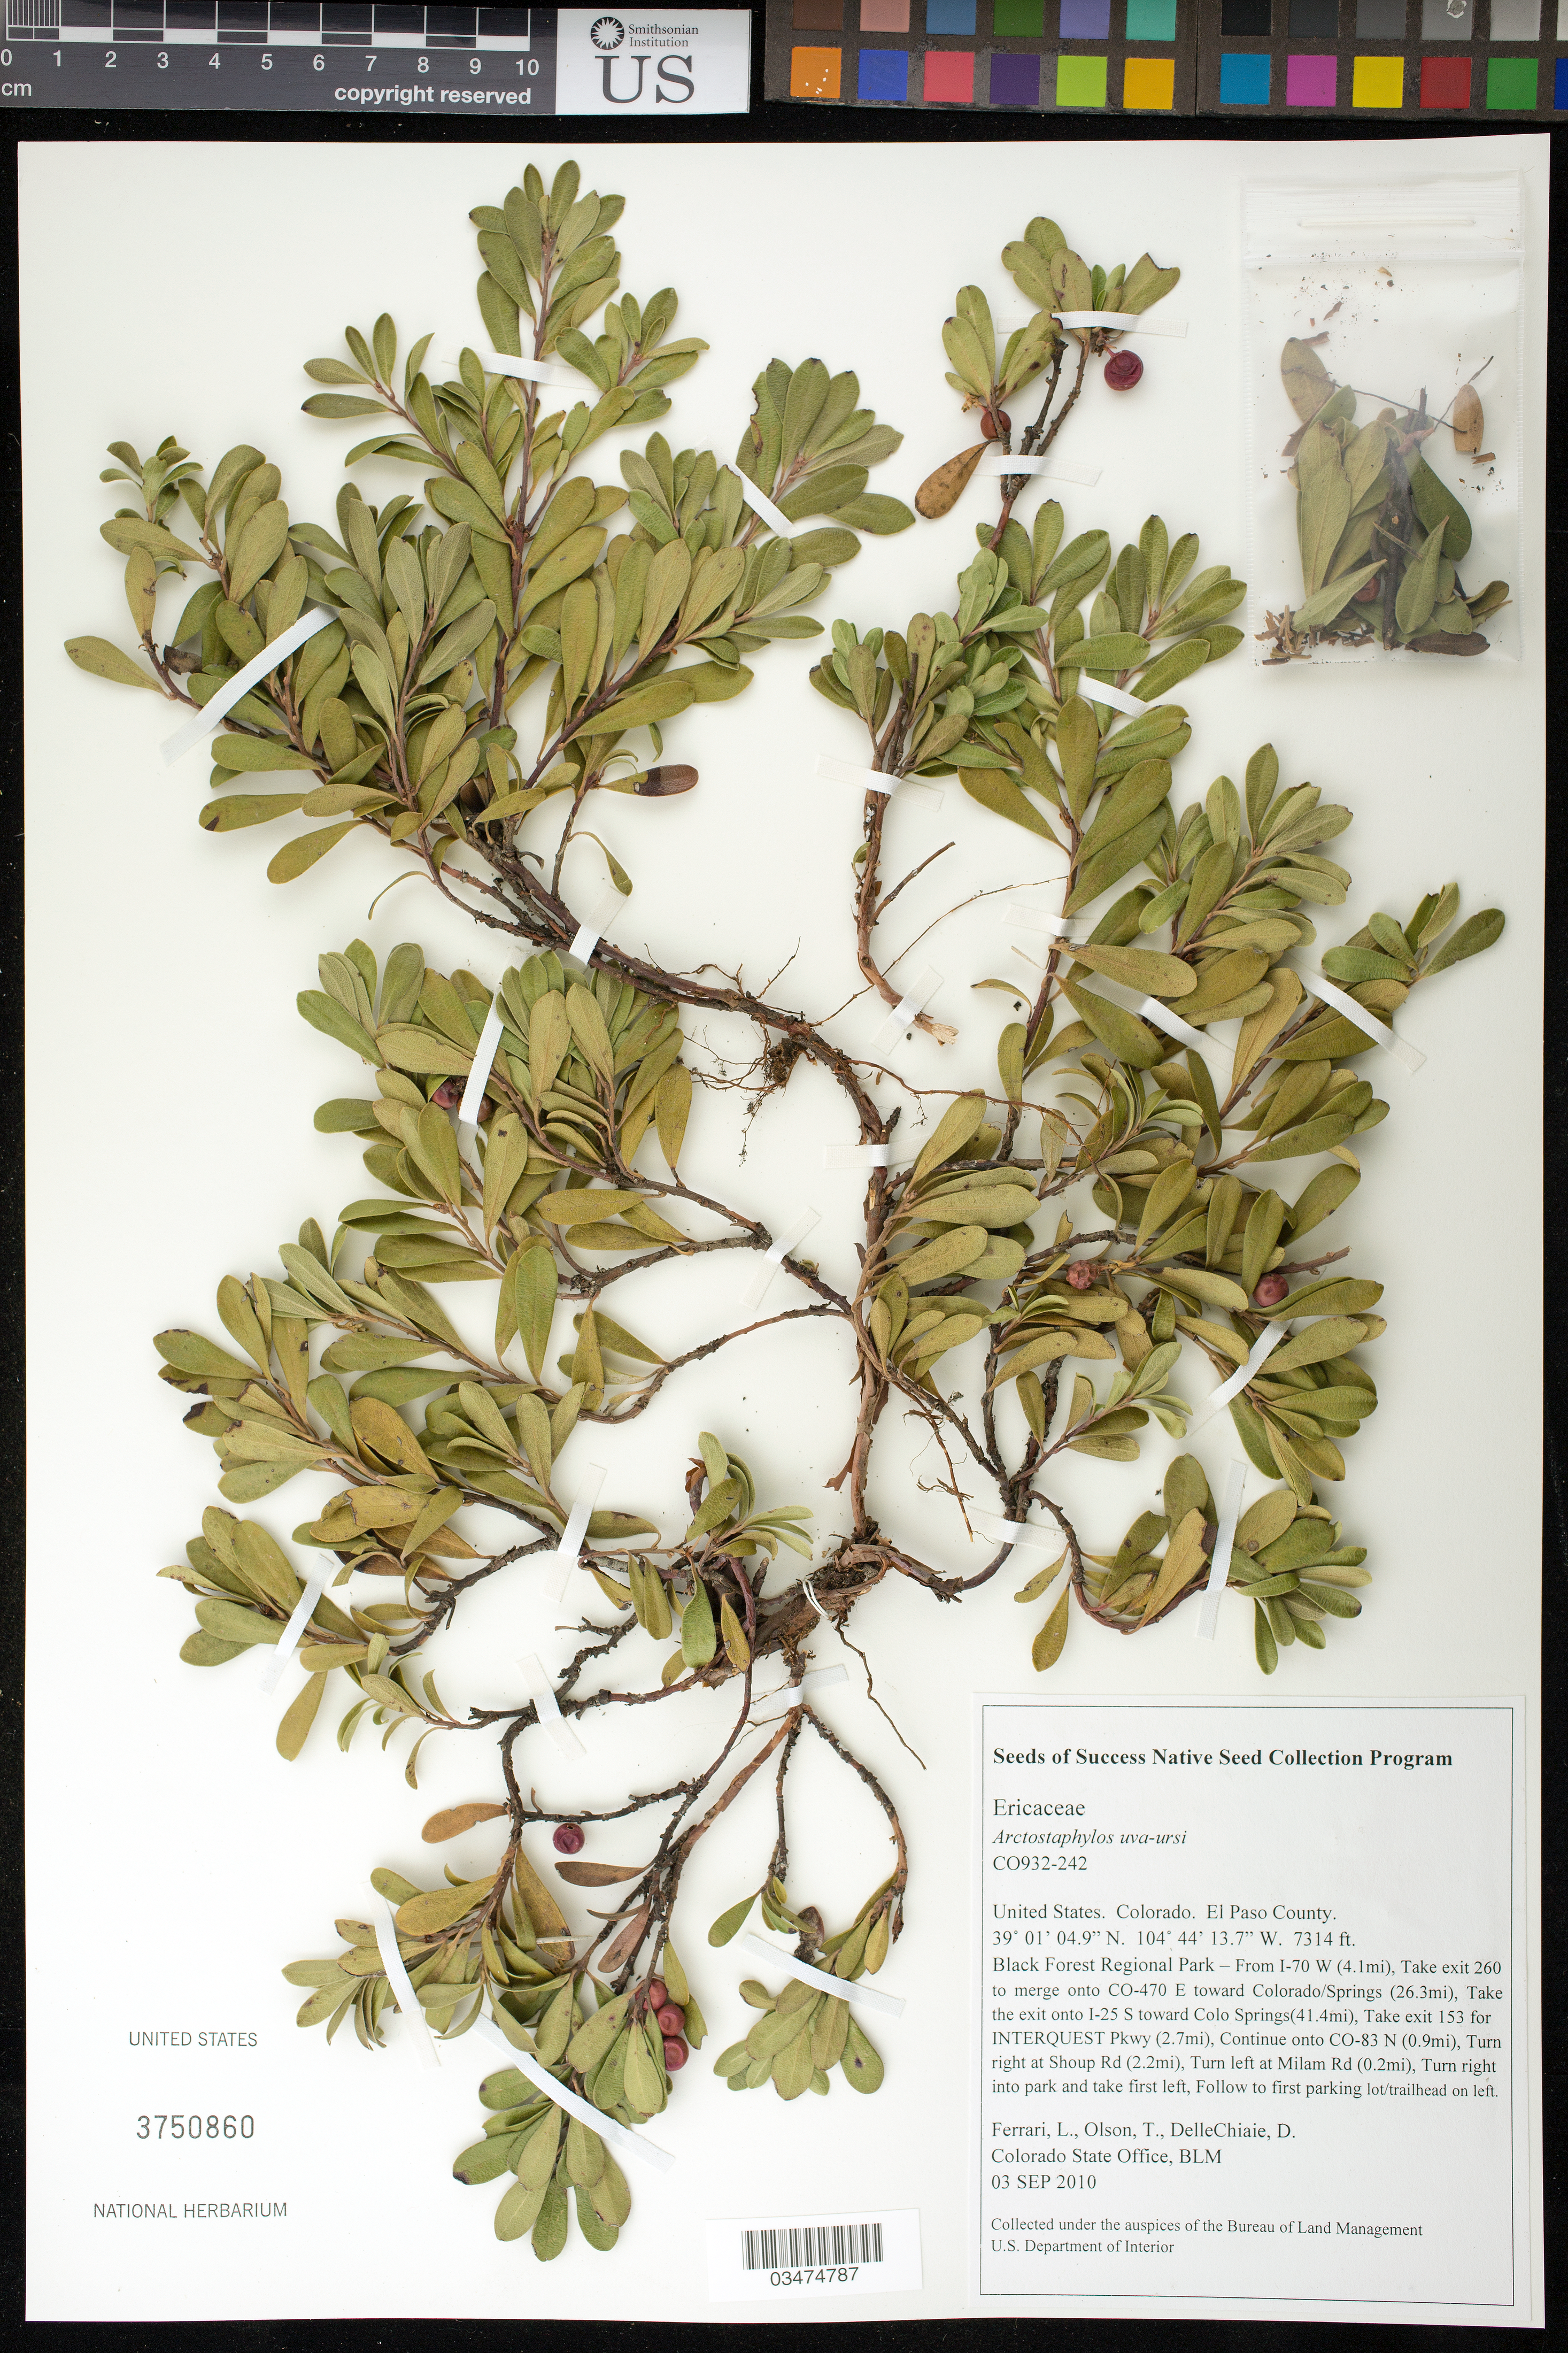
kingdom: Plantae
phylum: Tracheophyta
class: Magnoliopsida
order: Ericales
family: Ericaceae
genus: Arctostaphylos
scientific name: Arctostaphylos uva-ursi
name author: (L.) Spreng.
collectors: L. Ferrari, T. Olson & D. DelleChiaie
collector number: CO932-242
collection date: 2010-09-03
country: United States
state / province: Colorado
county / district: El Paso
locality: Black Forest Regional Park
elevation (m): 2229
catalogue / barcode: US 3750860